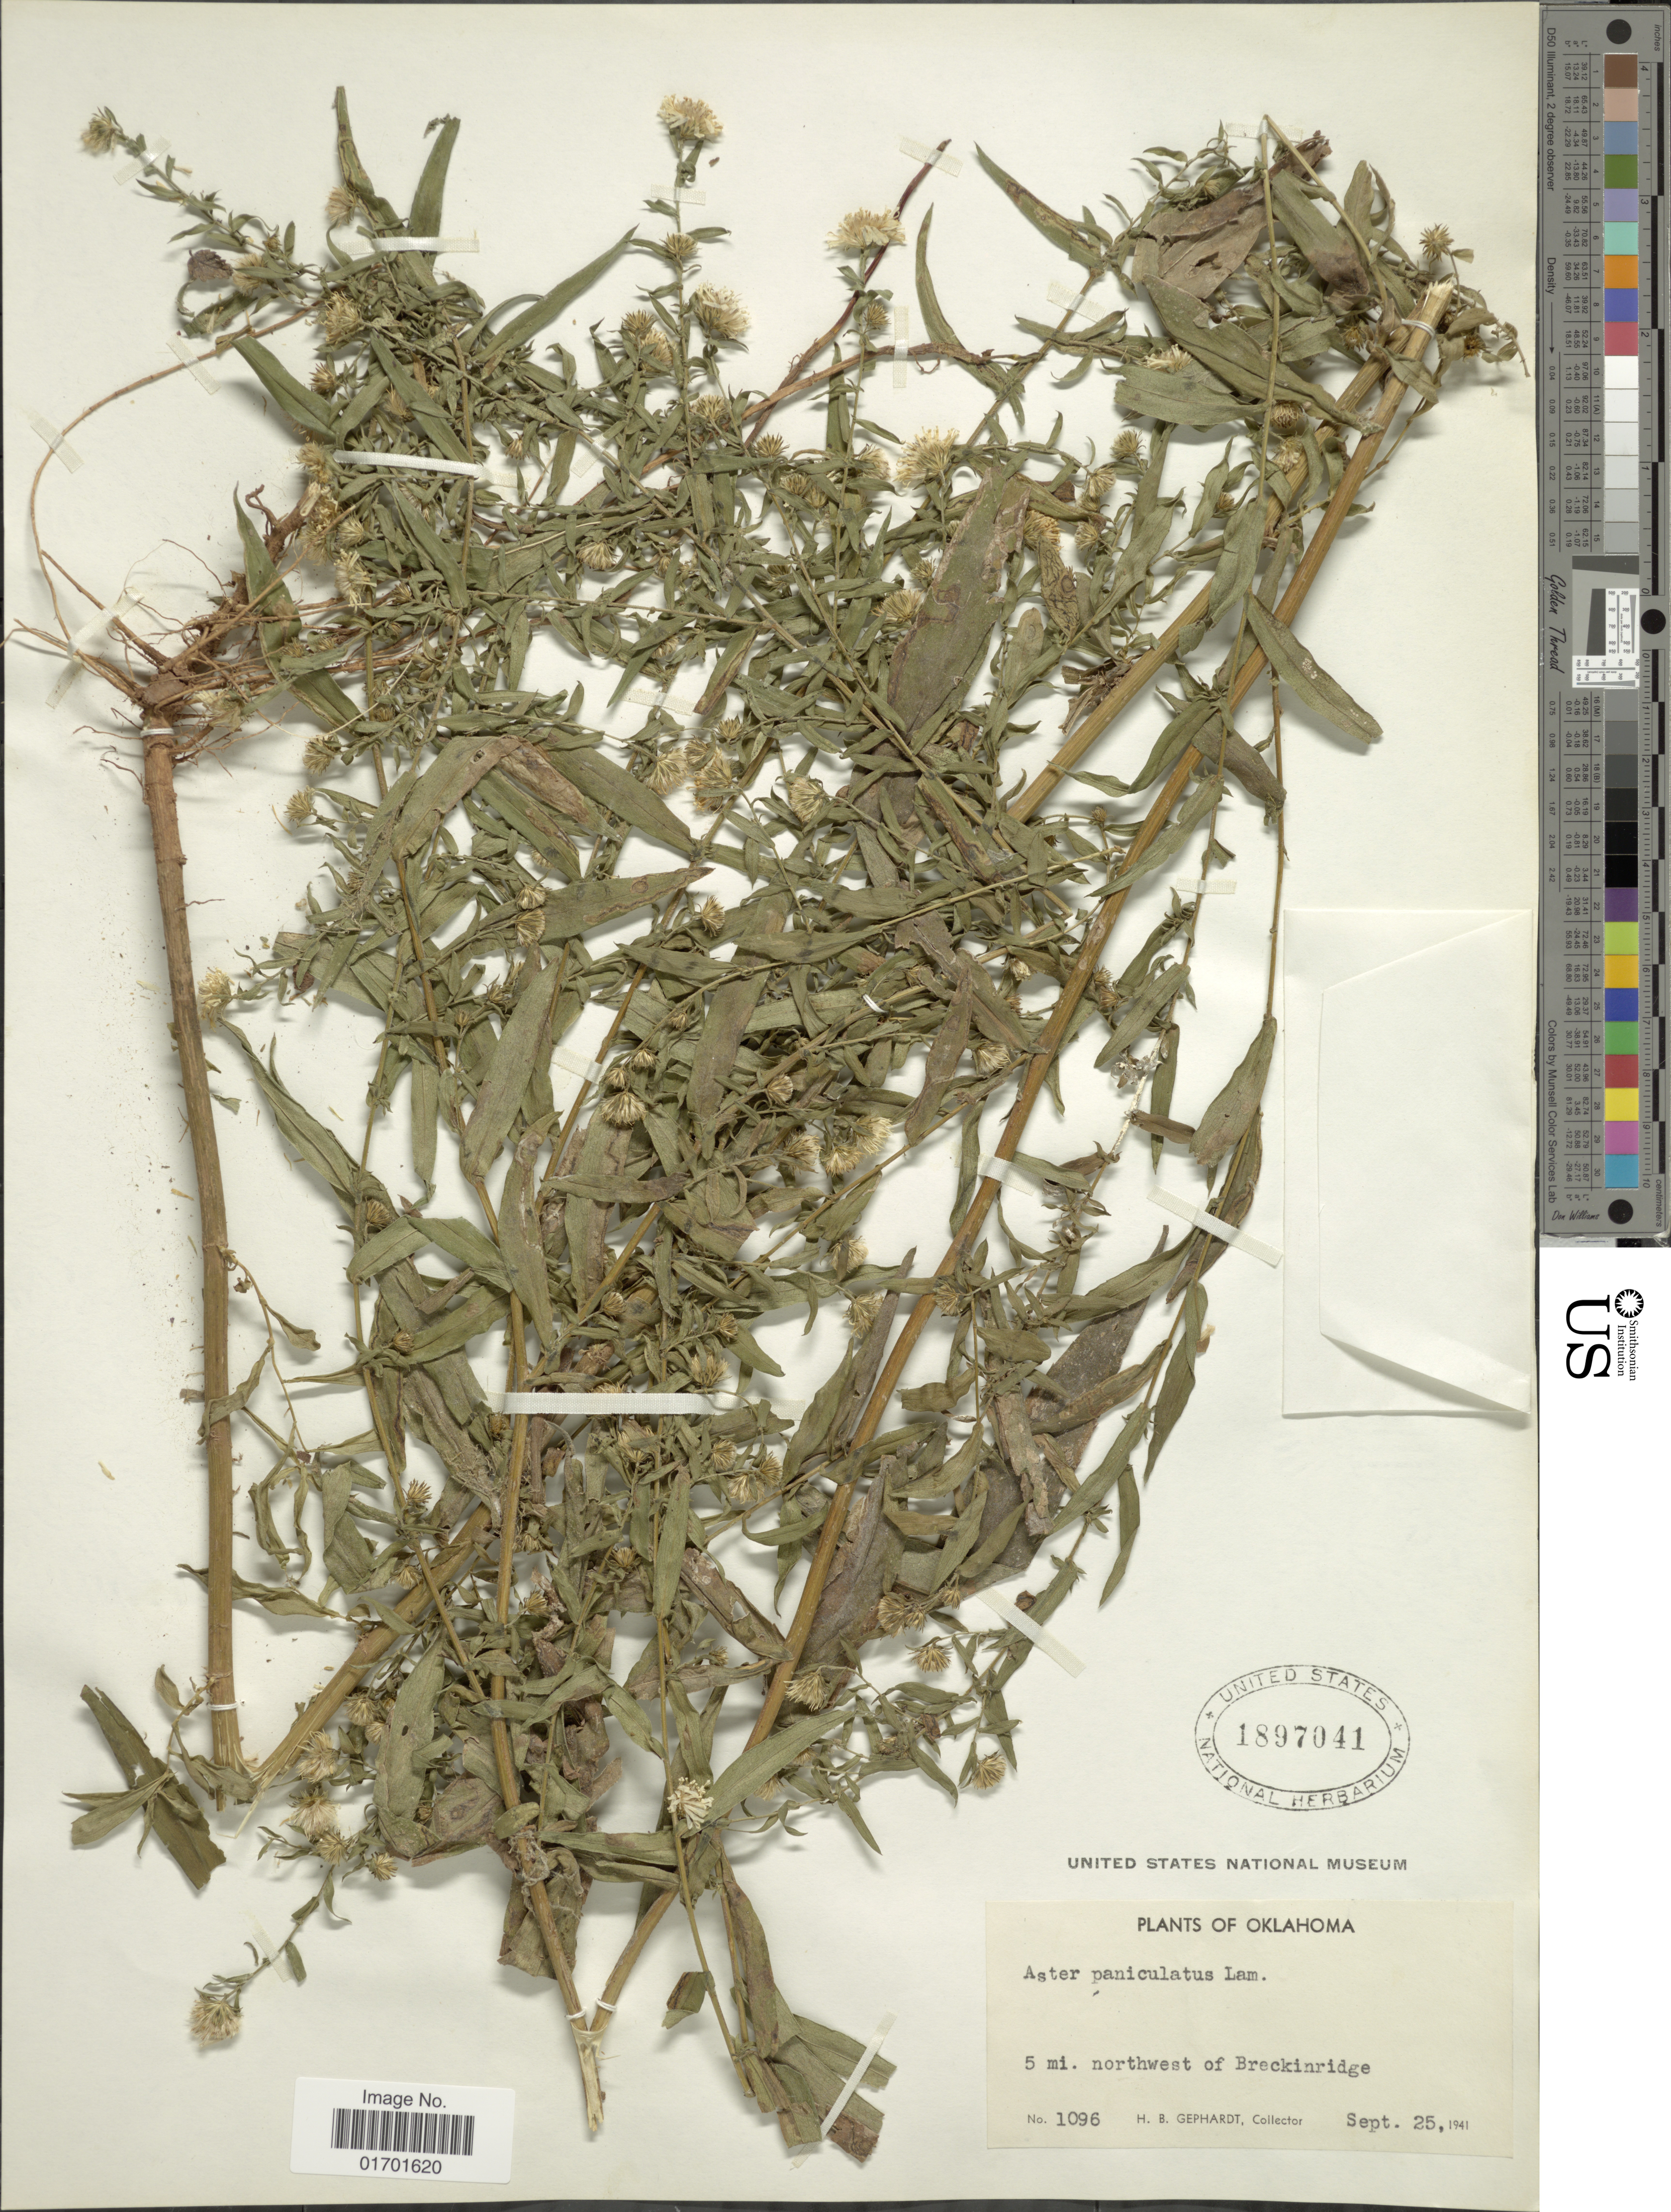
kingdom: Plantae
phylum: Tracheophyta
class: Magnoliopsida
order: Asterales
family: Asteraceae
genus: Symphyotrichum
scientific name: Symphyotrichum lanceolatum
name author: (Willd.) G.L. Nesom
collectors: H. Gephardt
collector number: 1096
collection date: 1941-09-25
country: United States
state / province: Oklahoma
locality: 5 mi. northwest of Breckinridge.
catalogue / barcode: US 1897041